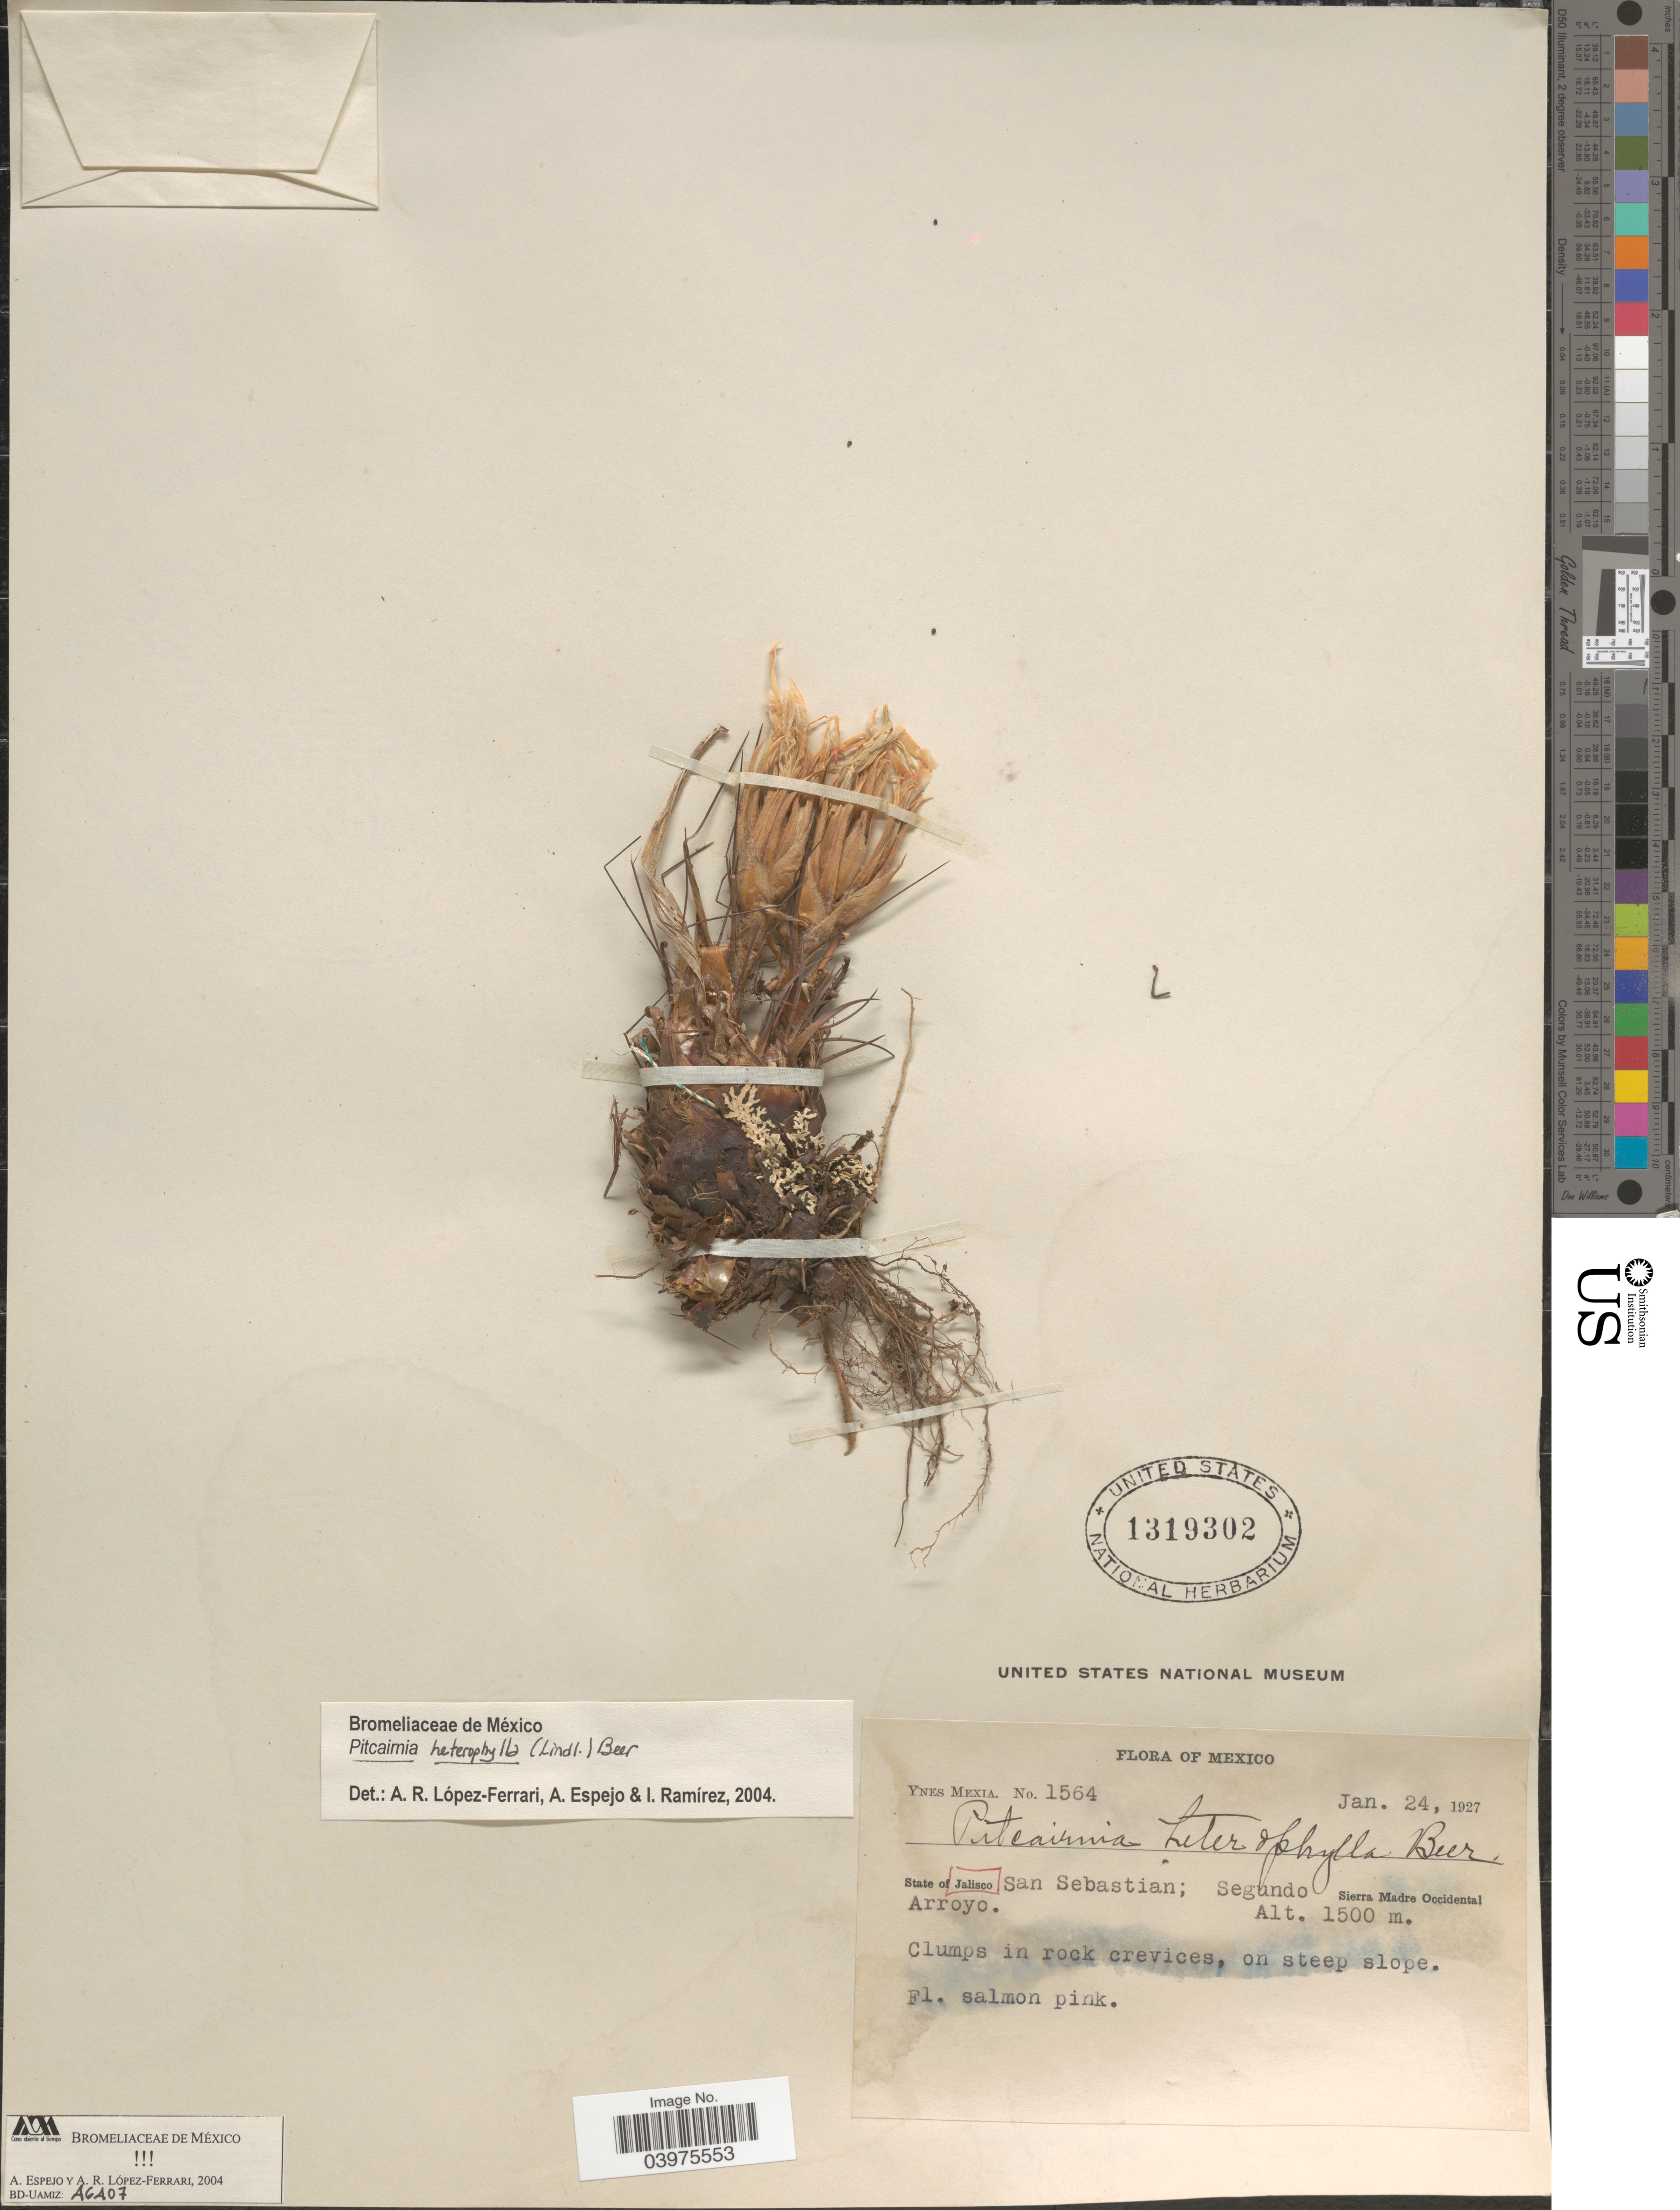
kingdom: Plantae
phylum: Tracheophyta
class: Liliopsida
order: Poales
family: Bromeliaceae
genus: Pitcairnia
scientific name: Pitcairnia heterophylla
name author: (Lindl.) Beer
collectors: Y. Mexia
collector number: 1564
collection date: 1927-01-24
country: Mexico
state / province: Jalisco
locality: San Sebastian; Segundo. Sierra Madre Occidental. Arroyo.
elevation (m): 1500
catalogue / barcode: US 1319302